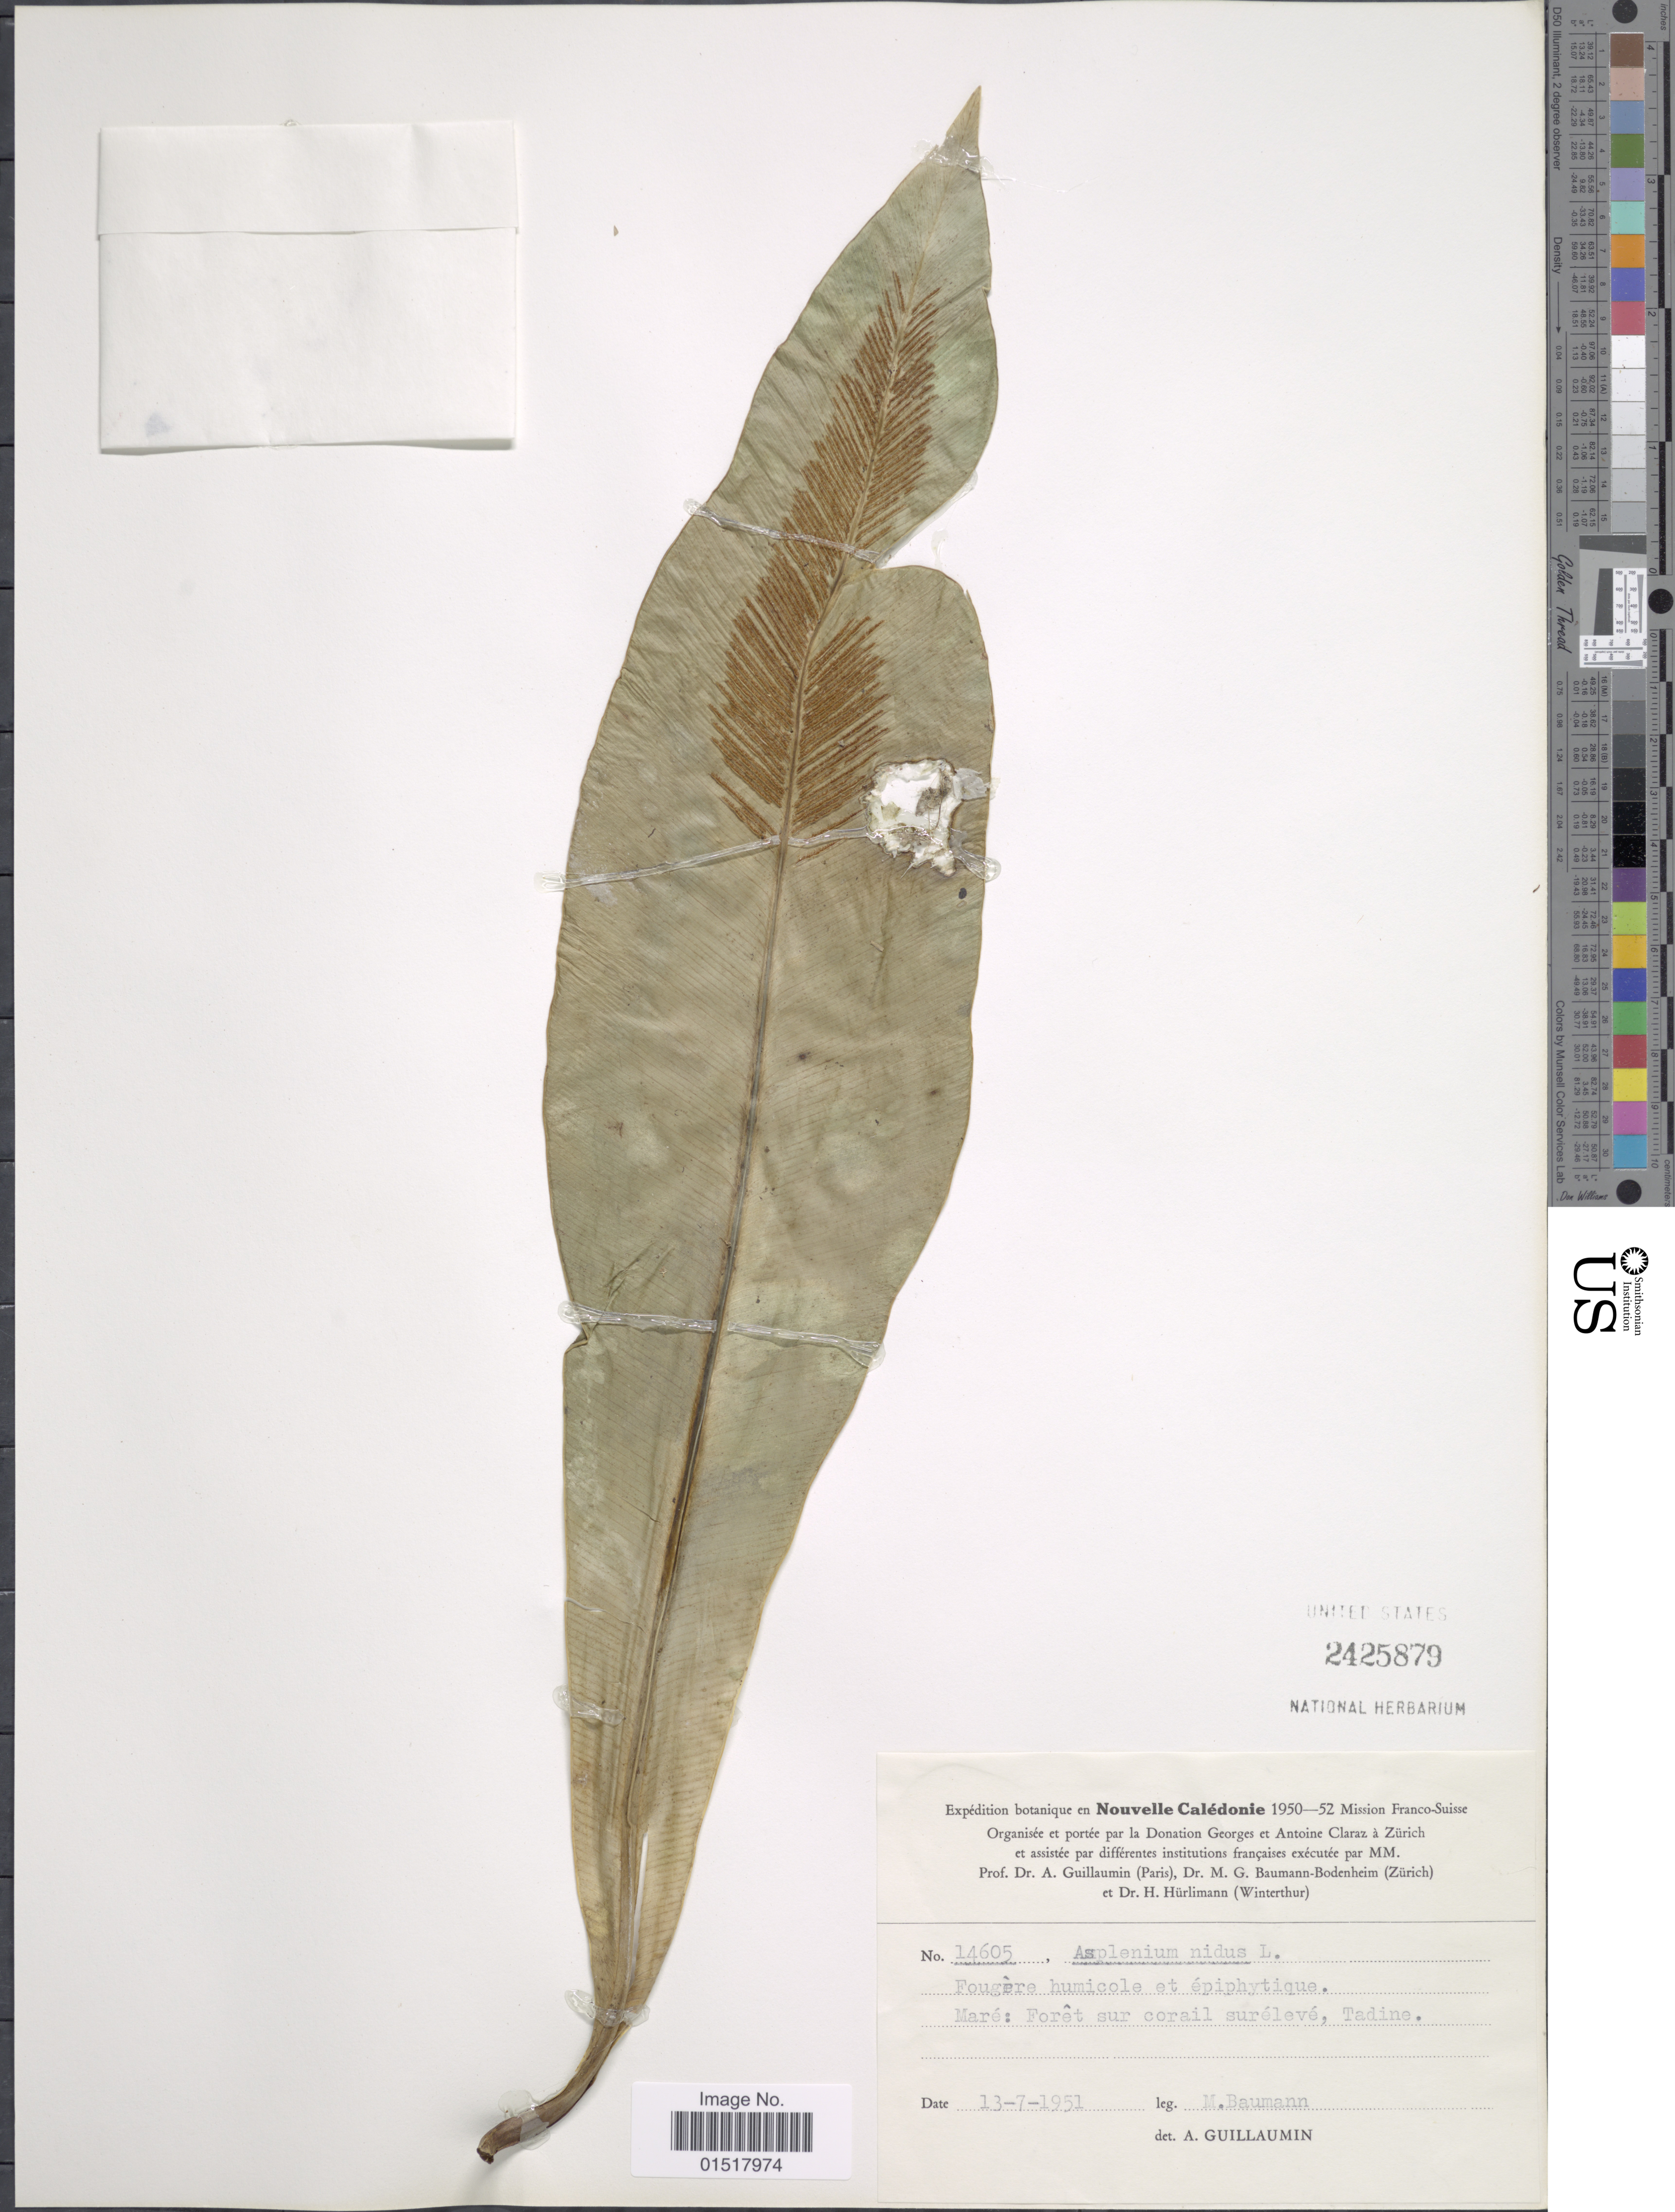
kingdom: Plantae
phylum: Tracheophyta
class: Polypodiopsida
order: Polypodiales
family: Aspleniaceae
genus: Asplenium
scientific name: Asplenium nidus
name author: L.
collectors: M. Baumann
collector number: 14605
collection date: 1951-07-13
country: New Caledonia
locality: Maré: Forêt sur corail surélevé, Tadine.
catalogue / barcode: US 2425879